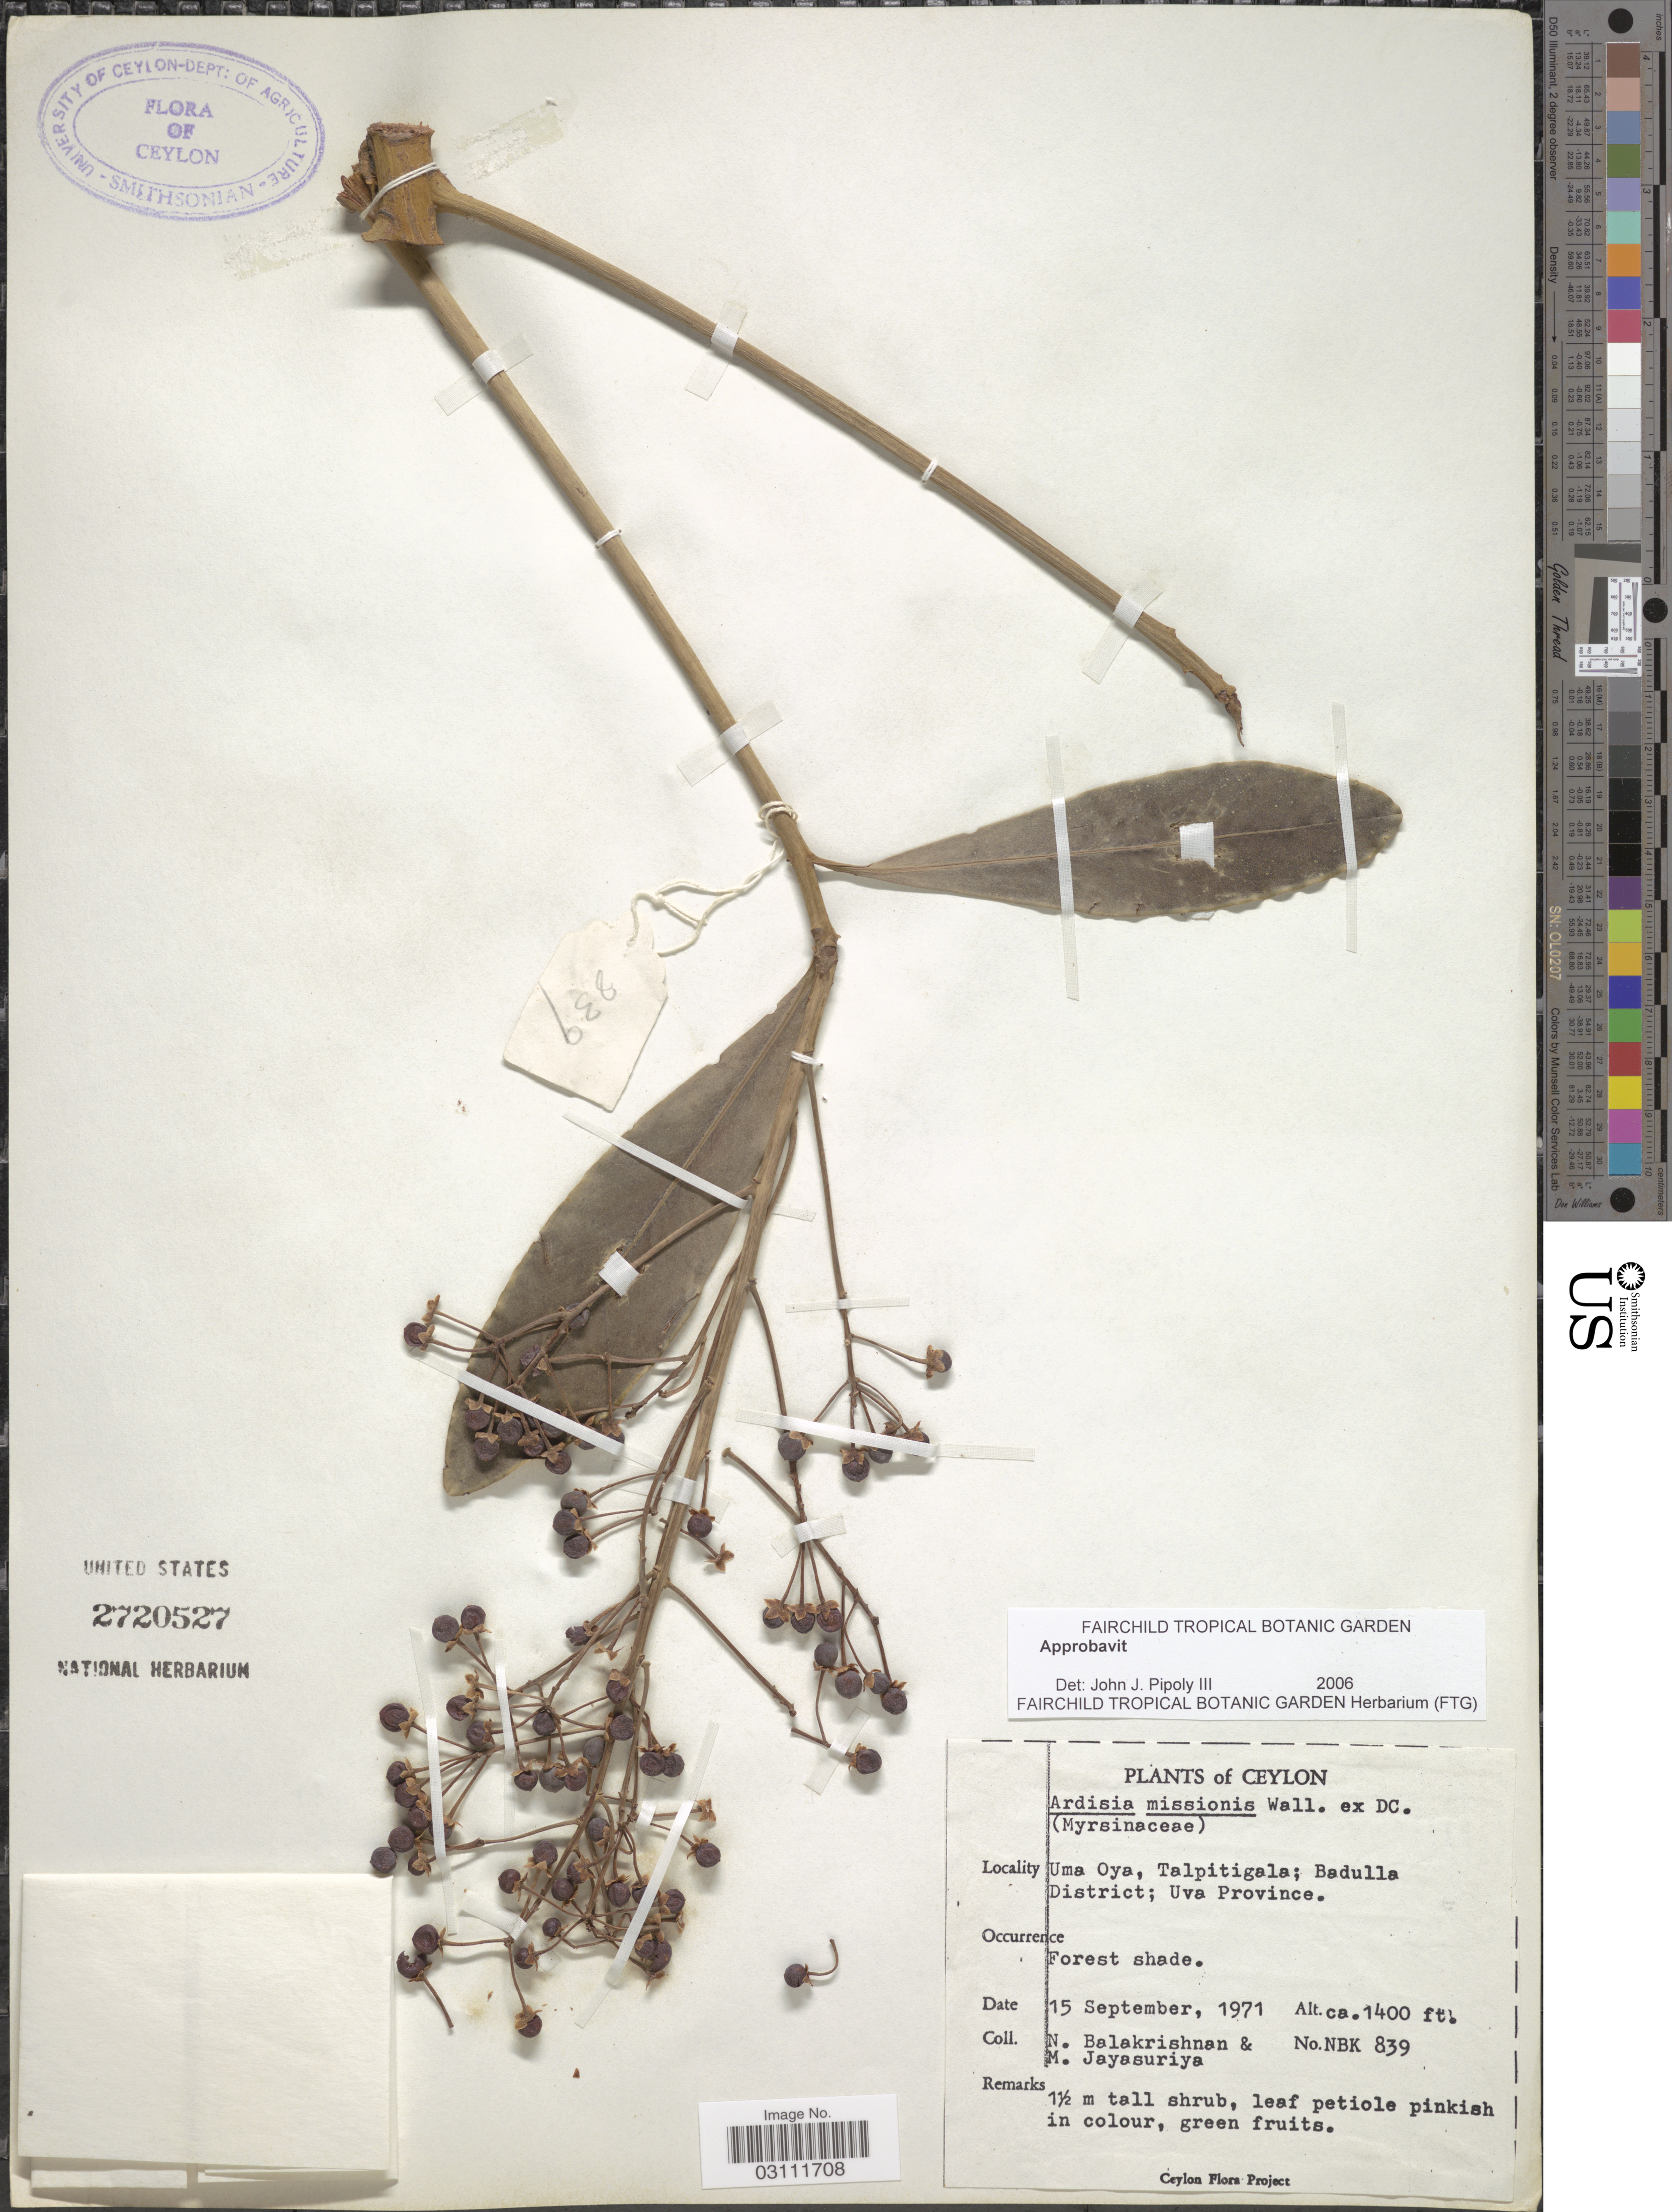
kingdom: Plantae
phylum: Tracheophyta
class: Magnoliopsida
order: Ericales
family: Primulaceae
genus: Ardisia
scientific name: Ardisia missionis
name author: Wall. ex A. DC.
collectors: N. Balakrishnan & M. Jayasuriya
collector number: NBK 839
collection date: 1971-09-15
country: Sri Lanka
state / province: Uva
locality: Ceylon, Uma Oya, Talpitigala; Badulla District; Uva Province.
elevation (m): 427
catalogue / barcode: US 2720527